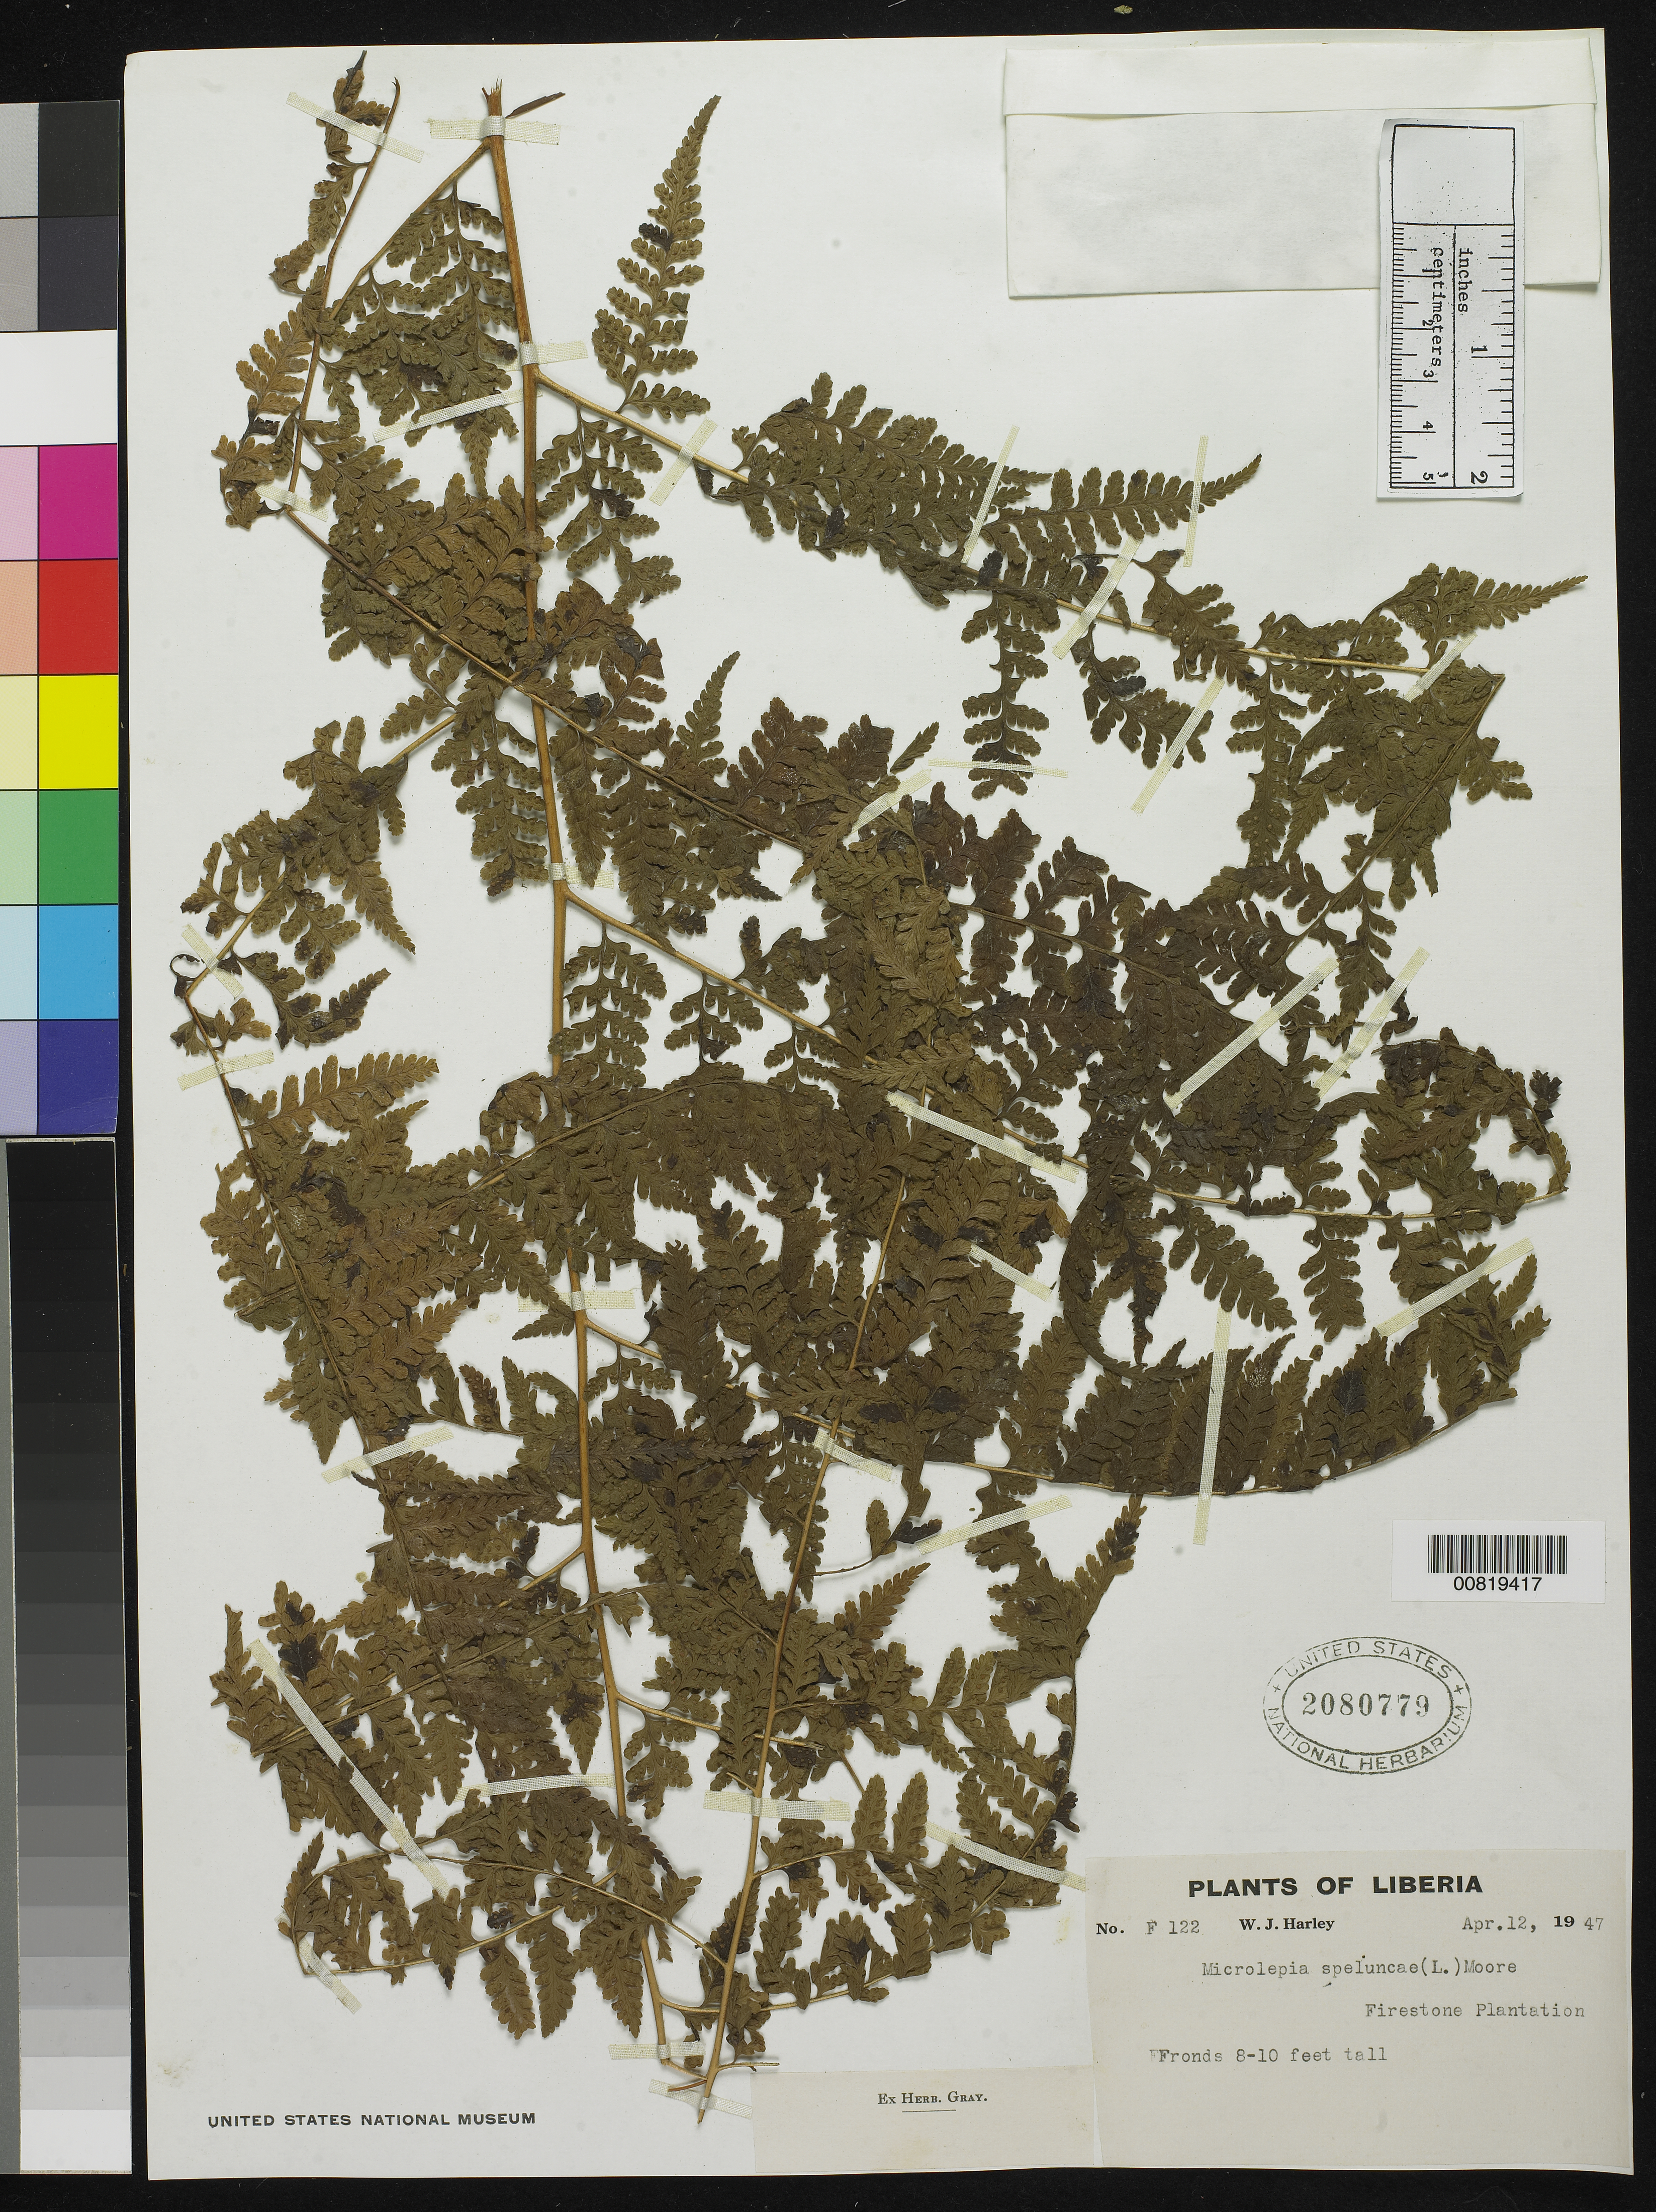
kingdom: Plantae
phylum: Tracheophyta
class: Polypodiopsida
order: Polypodiales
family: Dennstaedtiaceae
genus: Microlepia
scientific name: Microlepia speluncae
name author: (L.) T. Moore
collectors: W. Harley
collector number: F 122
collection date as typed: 12 Apr 1947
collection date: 1947-04-12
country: Liberia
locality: Firestone Plantation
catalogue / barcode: US 2080779